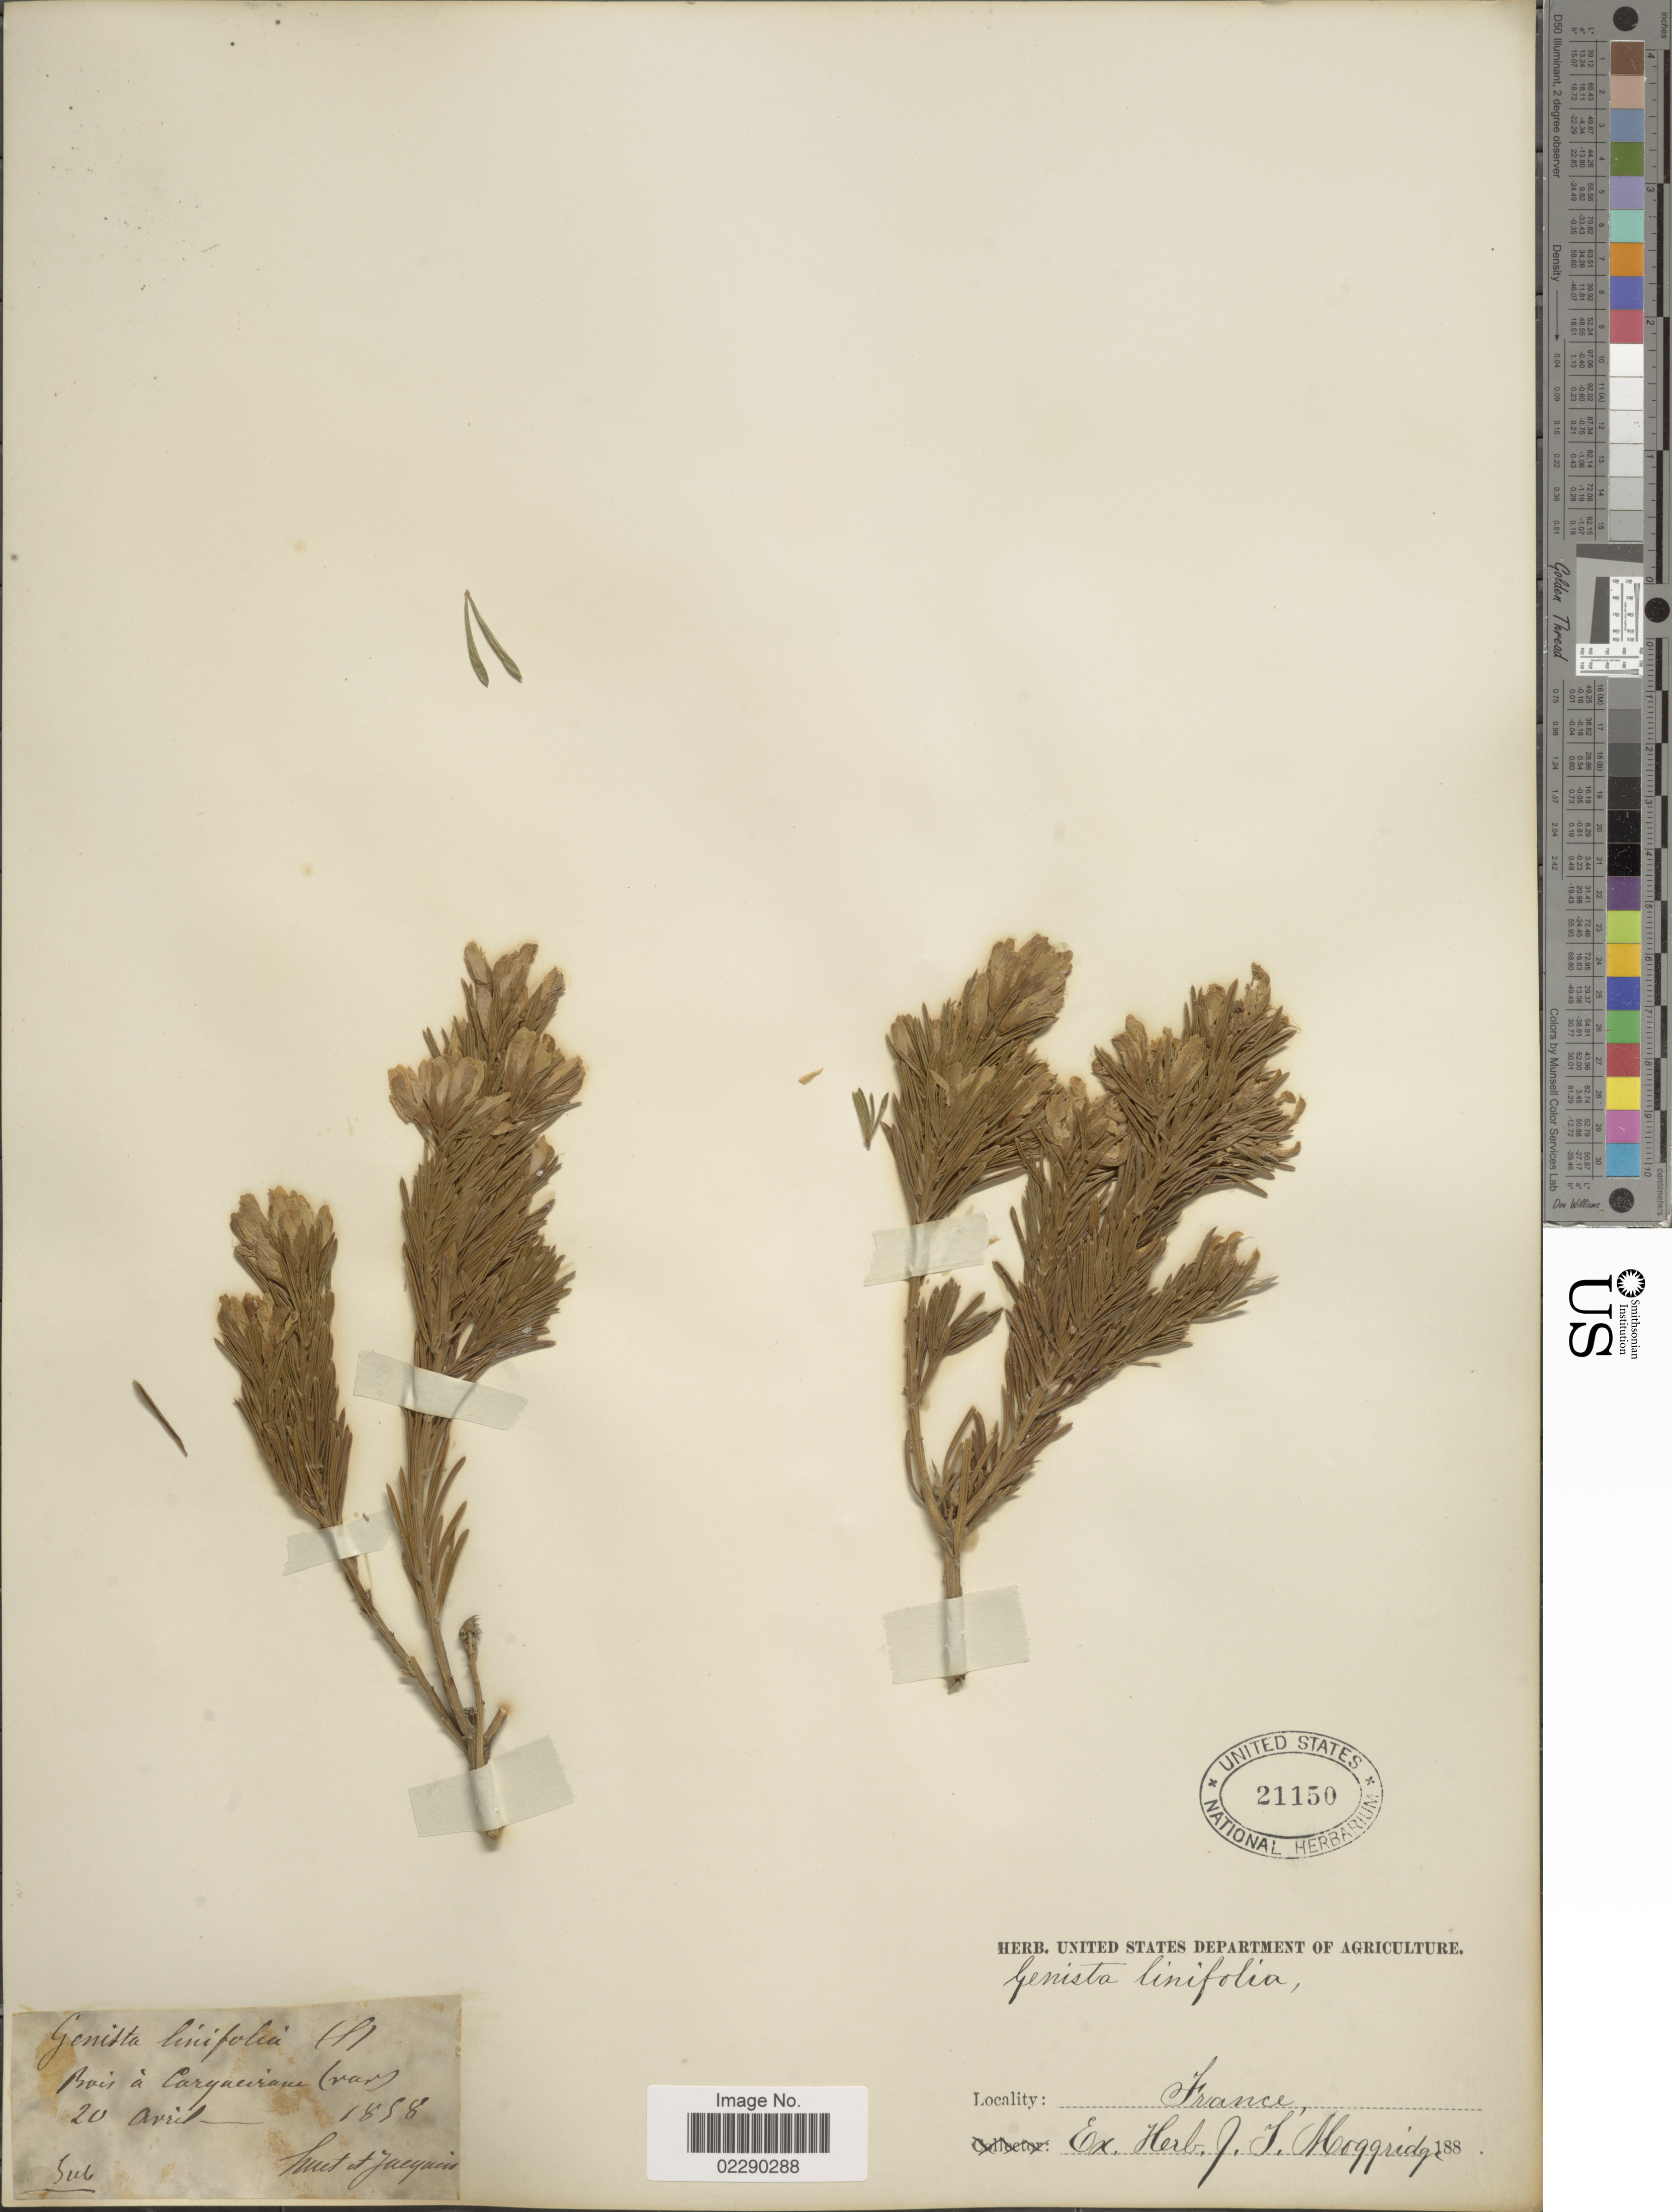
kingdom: Plantae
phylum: Tracheophyta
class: Magnoliopsida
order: Fabales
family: Fabaceae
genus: Genista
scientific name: Genista linifolia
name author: L.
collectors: -. Huet & Jacquin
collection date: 1858-04-20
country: France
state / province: Provence-Alpes-Côte d'Azur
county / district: Var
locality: Boia a Cargaeirane (var)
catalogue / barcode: US 21150